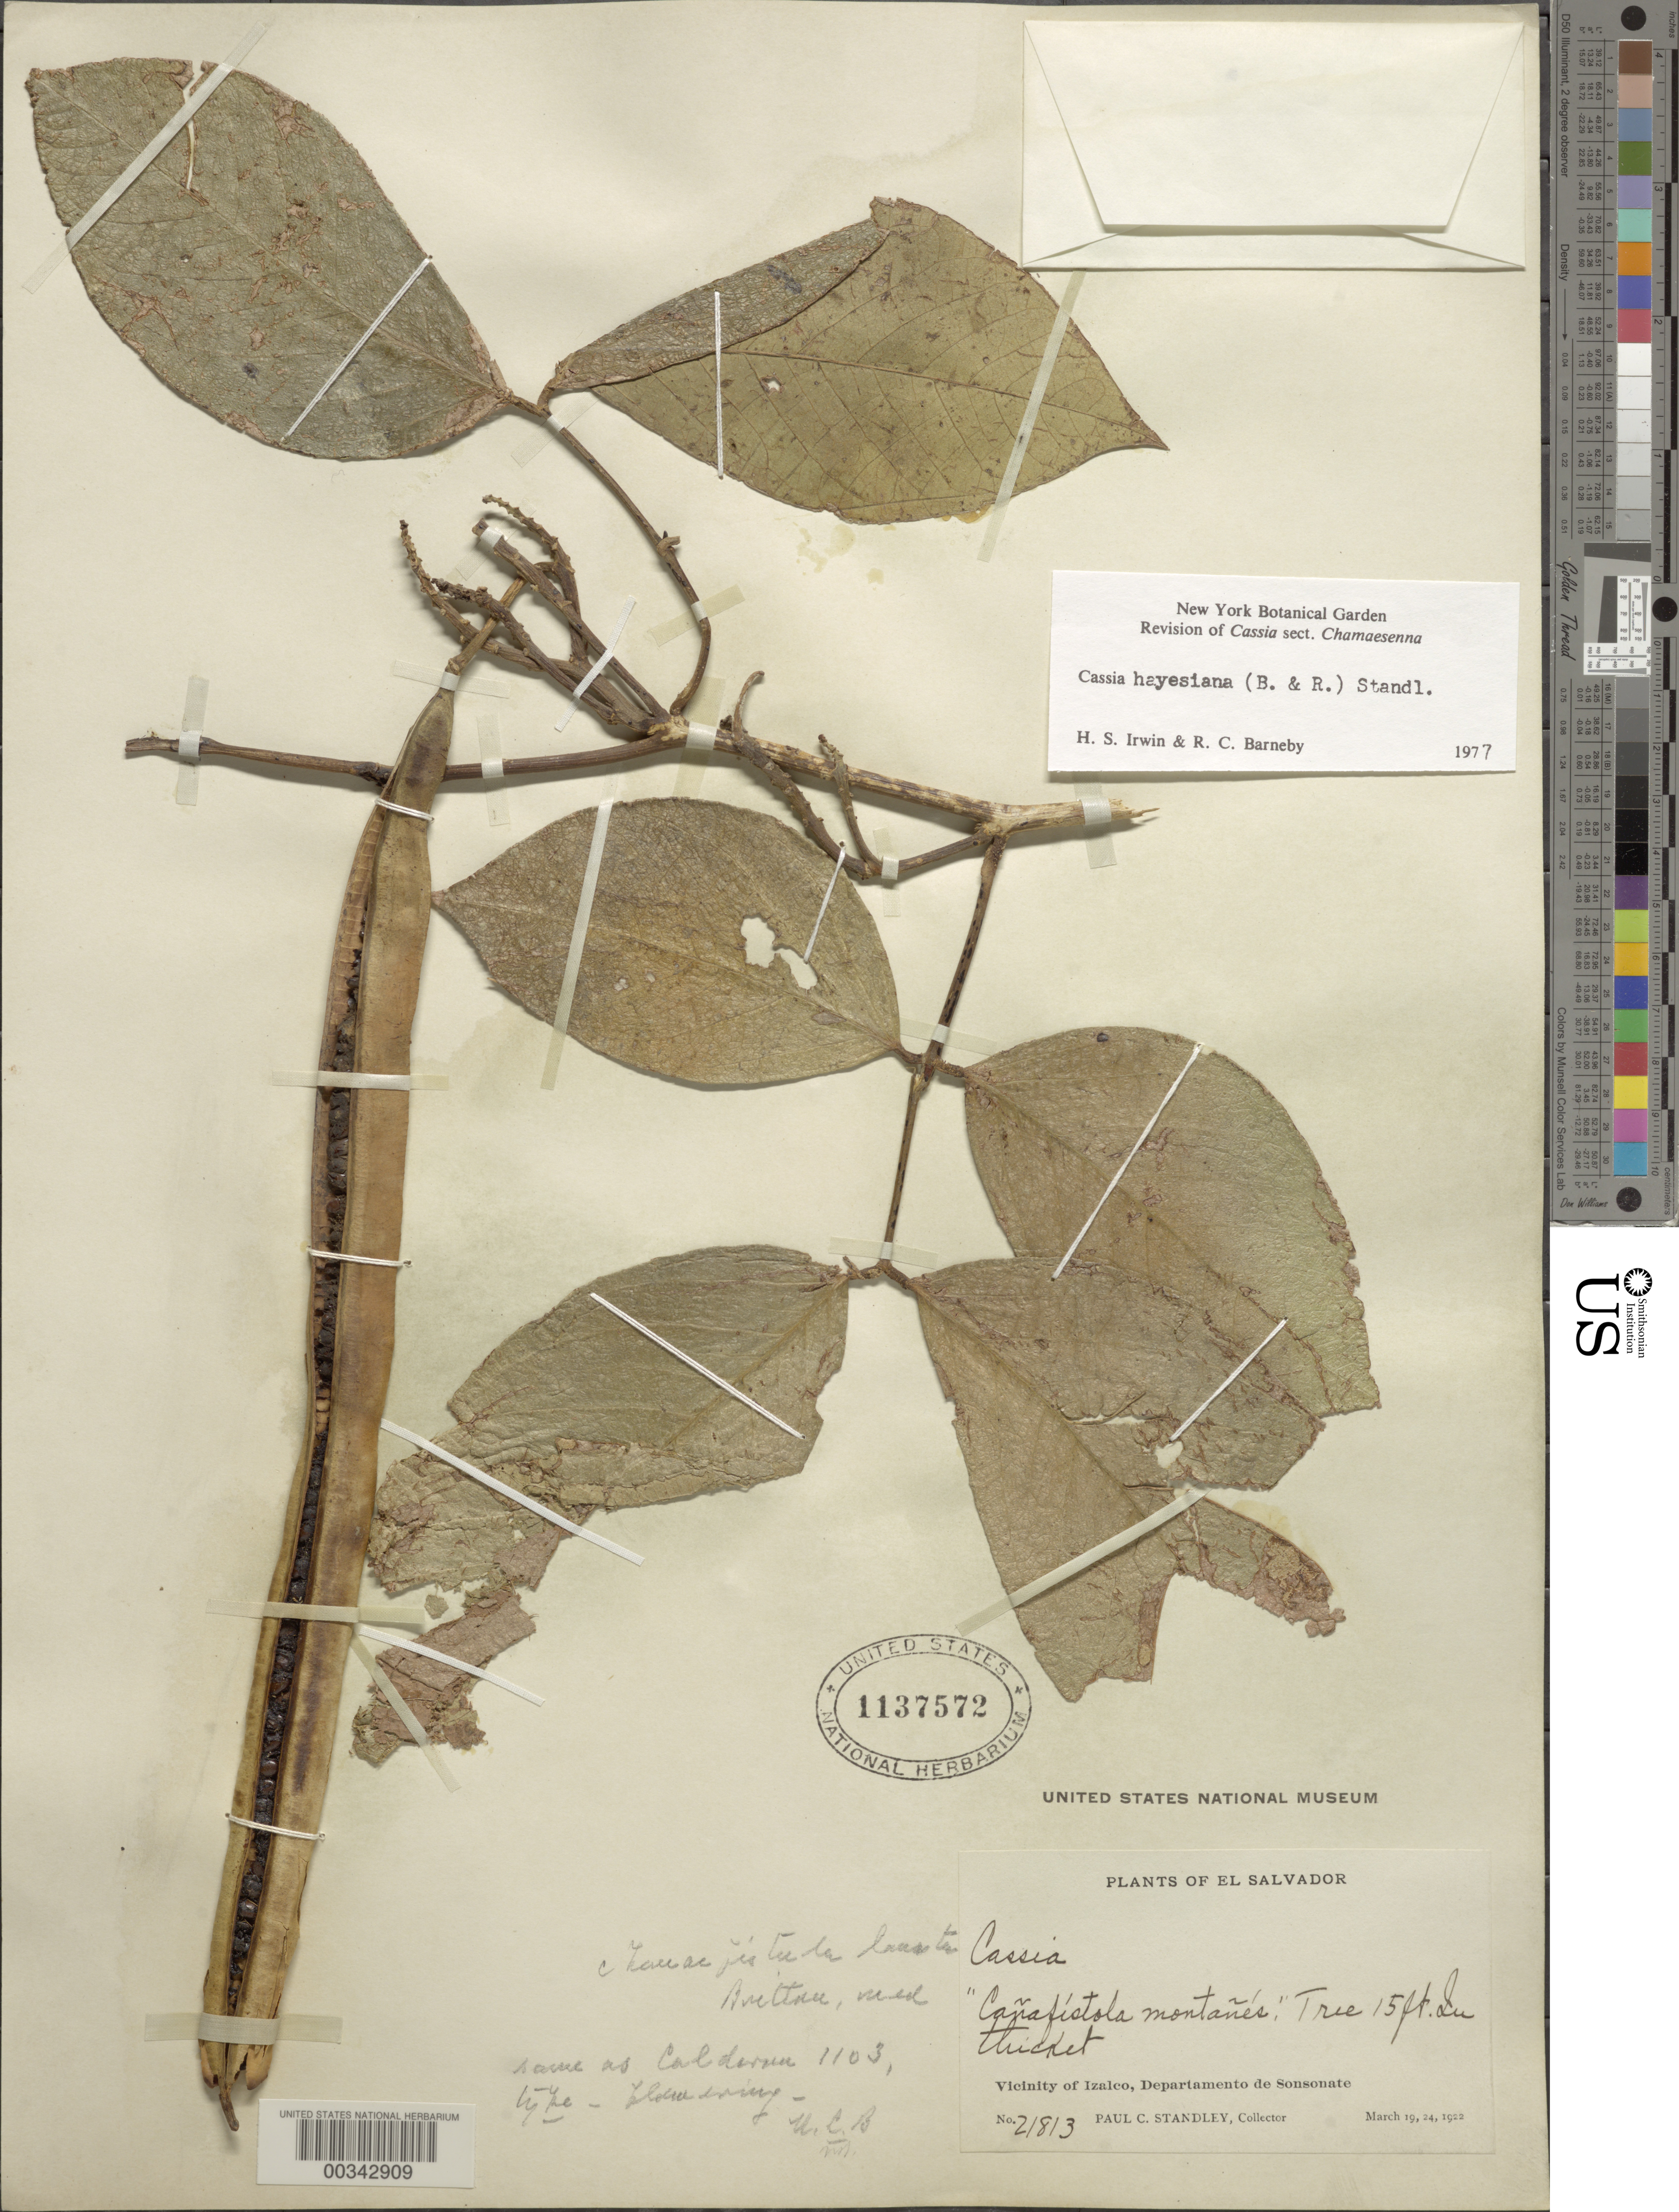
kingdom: Plantae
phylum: Tracheophyta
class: Magnoliopsida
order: Fabales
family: Fabaceae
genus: Senna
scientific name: Senna hayesiana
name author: (Britton & Rose) H.S. Irwin & Barneby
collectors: P. C. Standley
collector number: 21813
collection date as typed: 19 Mar 1922 and 24 Mar 1922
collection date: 1922-03-19,1922-03-24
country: El Salvador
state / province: Sonsonate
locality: Vicinity of izalco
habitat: Thicket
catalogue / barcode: US 1137572